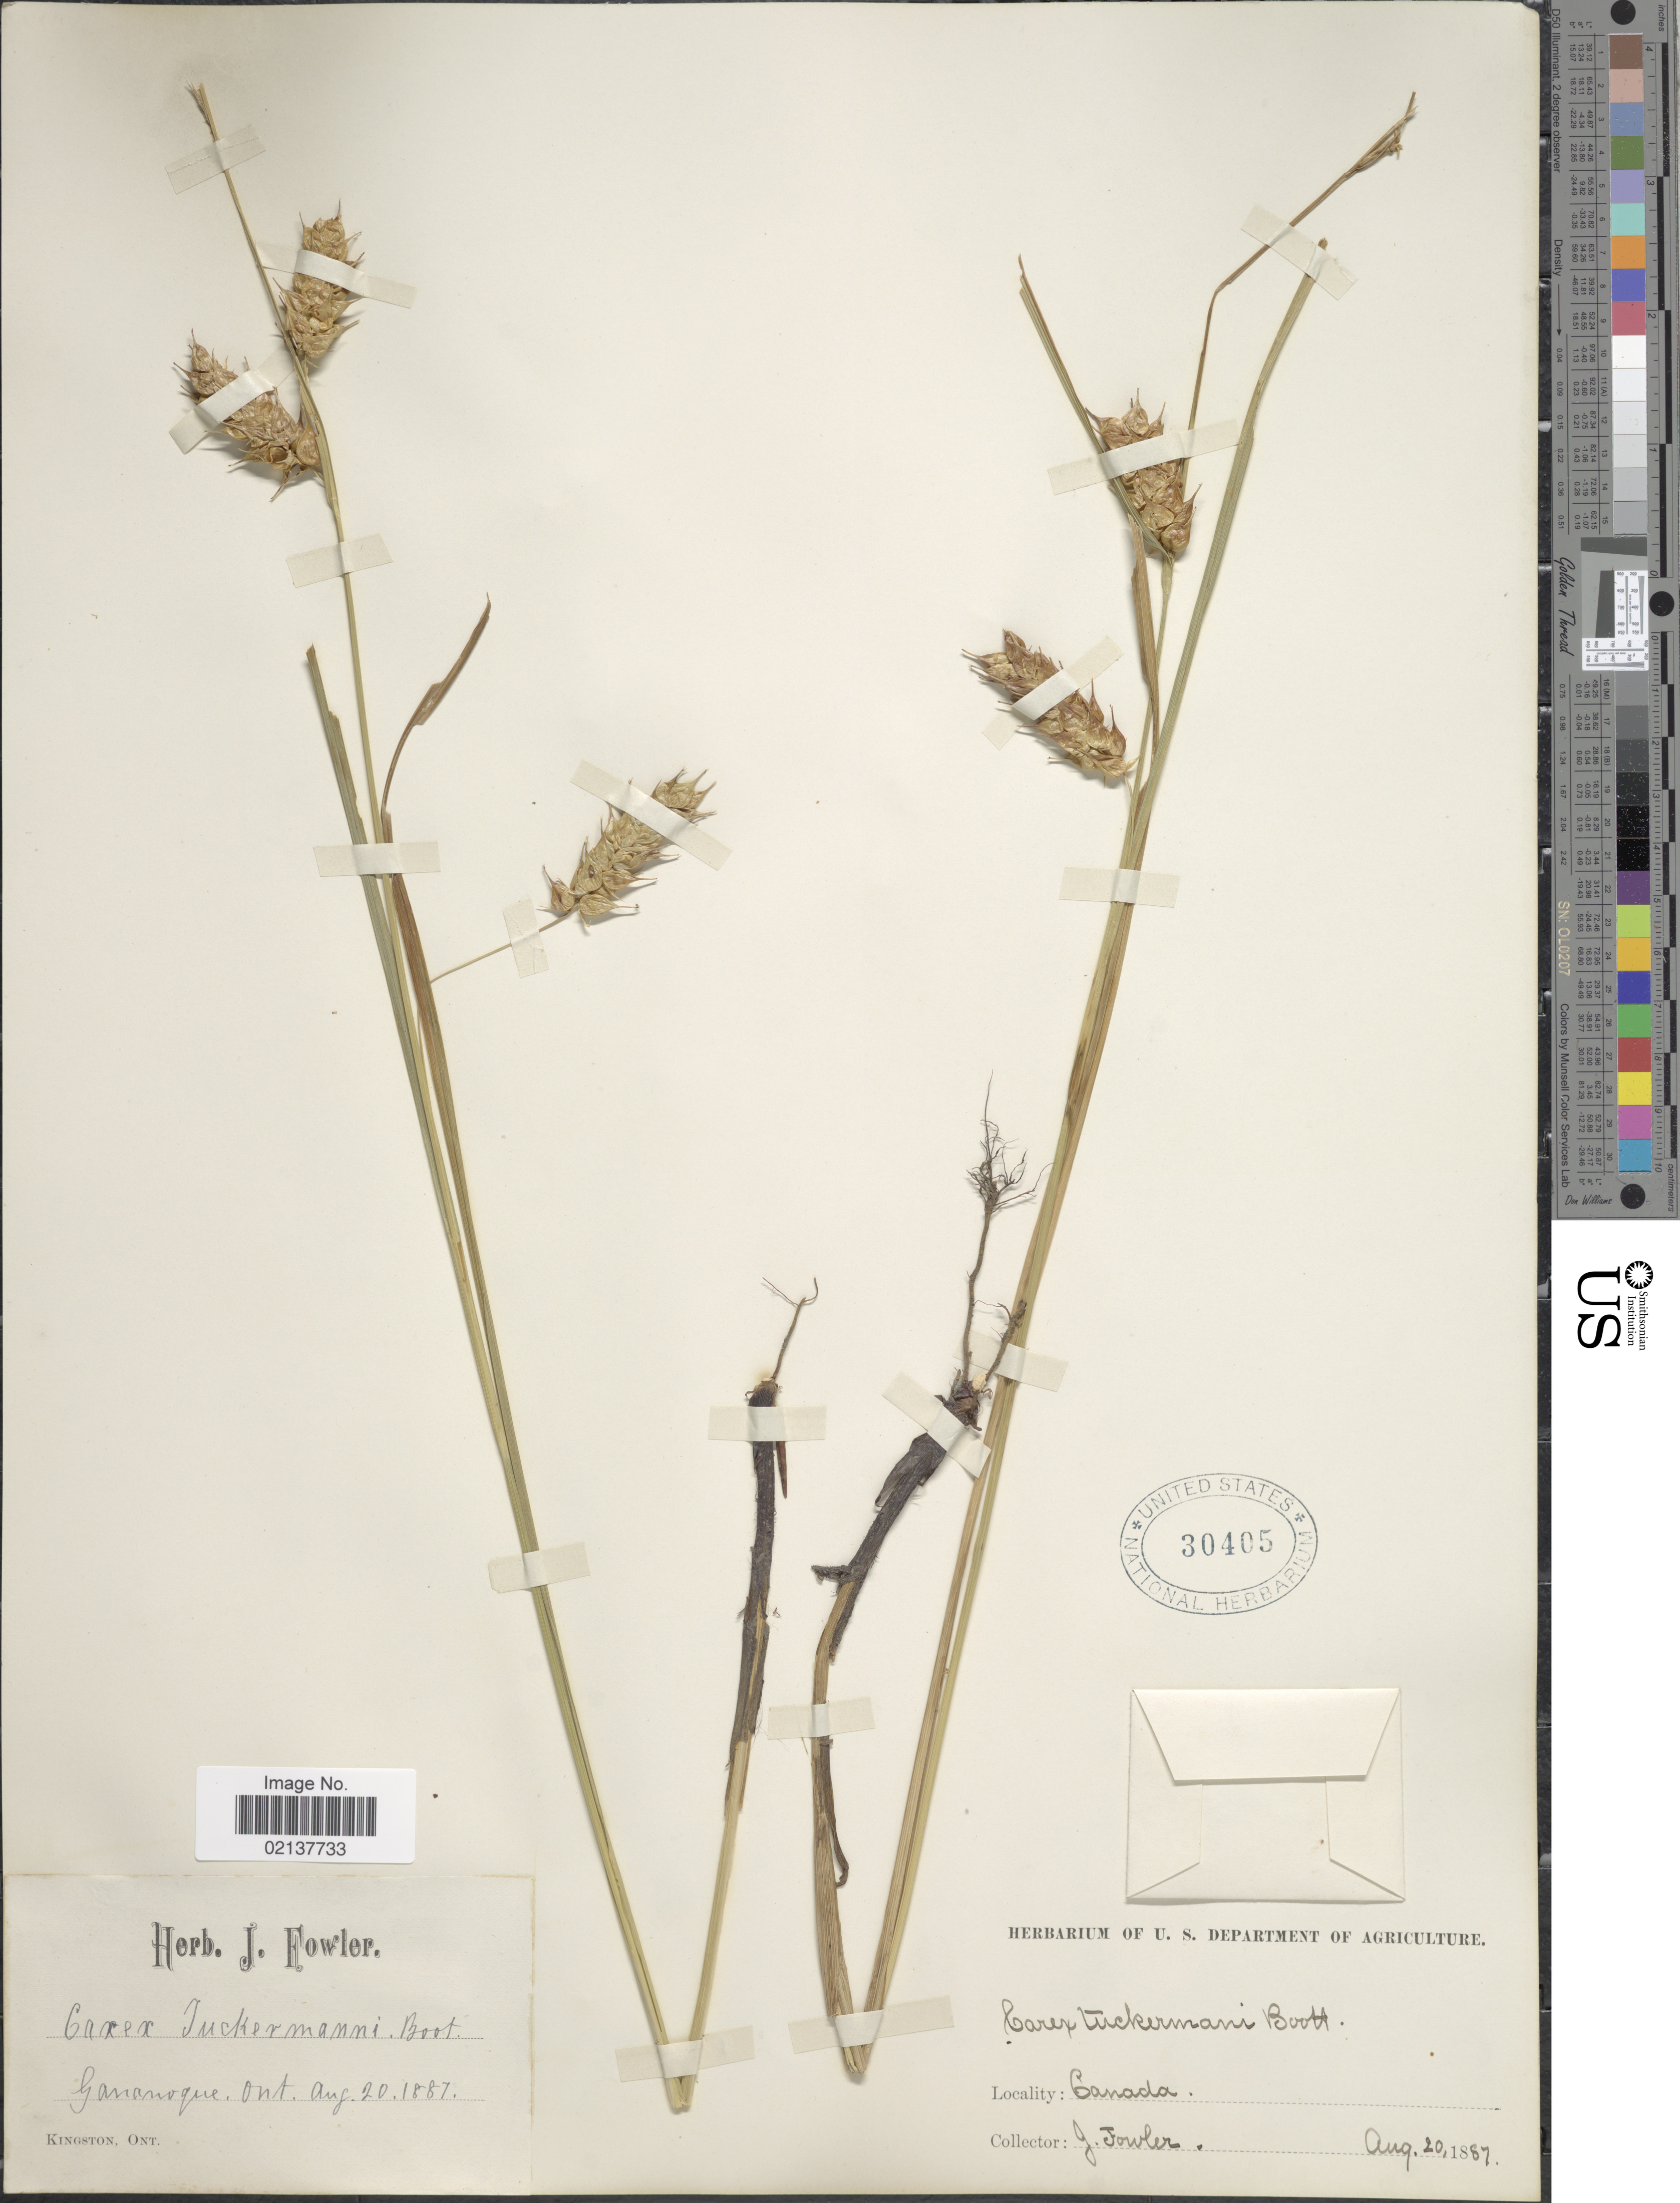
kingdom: Plantae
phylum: Tracheophyta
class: Liliopsida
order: Poales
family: Cyperaceae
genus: Carex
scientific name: Carex tuckermanii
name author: Boott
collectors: J. P. Fowler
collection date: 1887-08-20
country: Canada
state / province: Ontario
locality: Gananoque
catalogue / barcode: US 30405